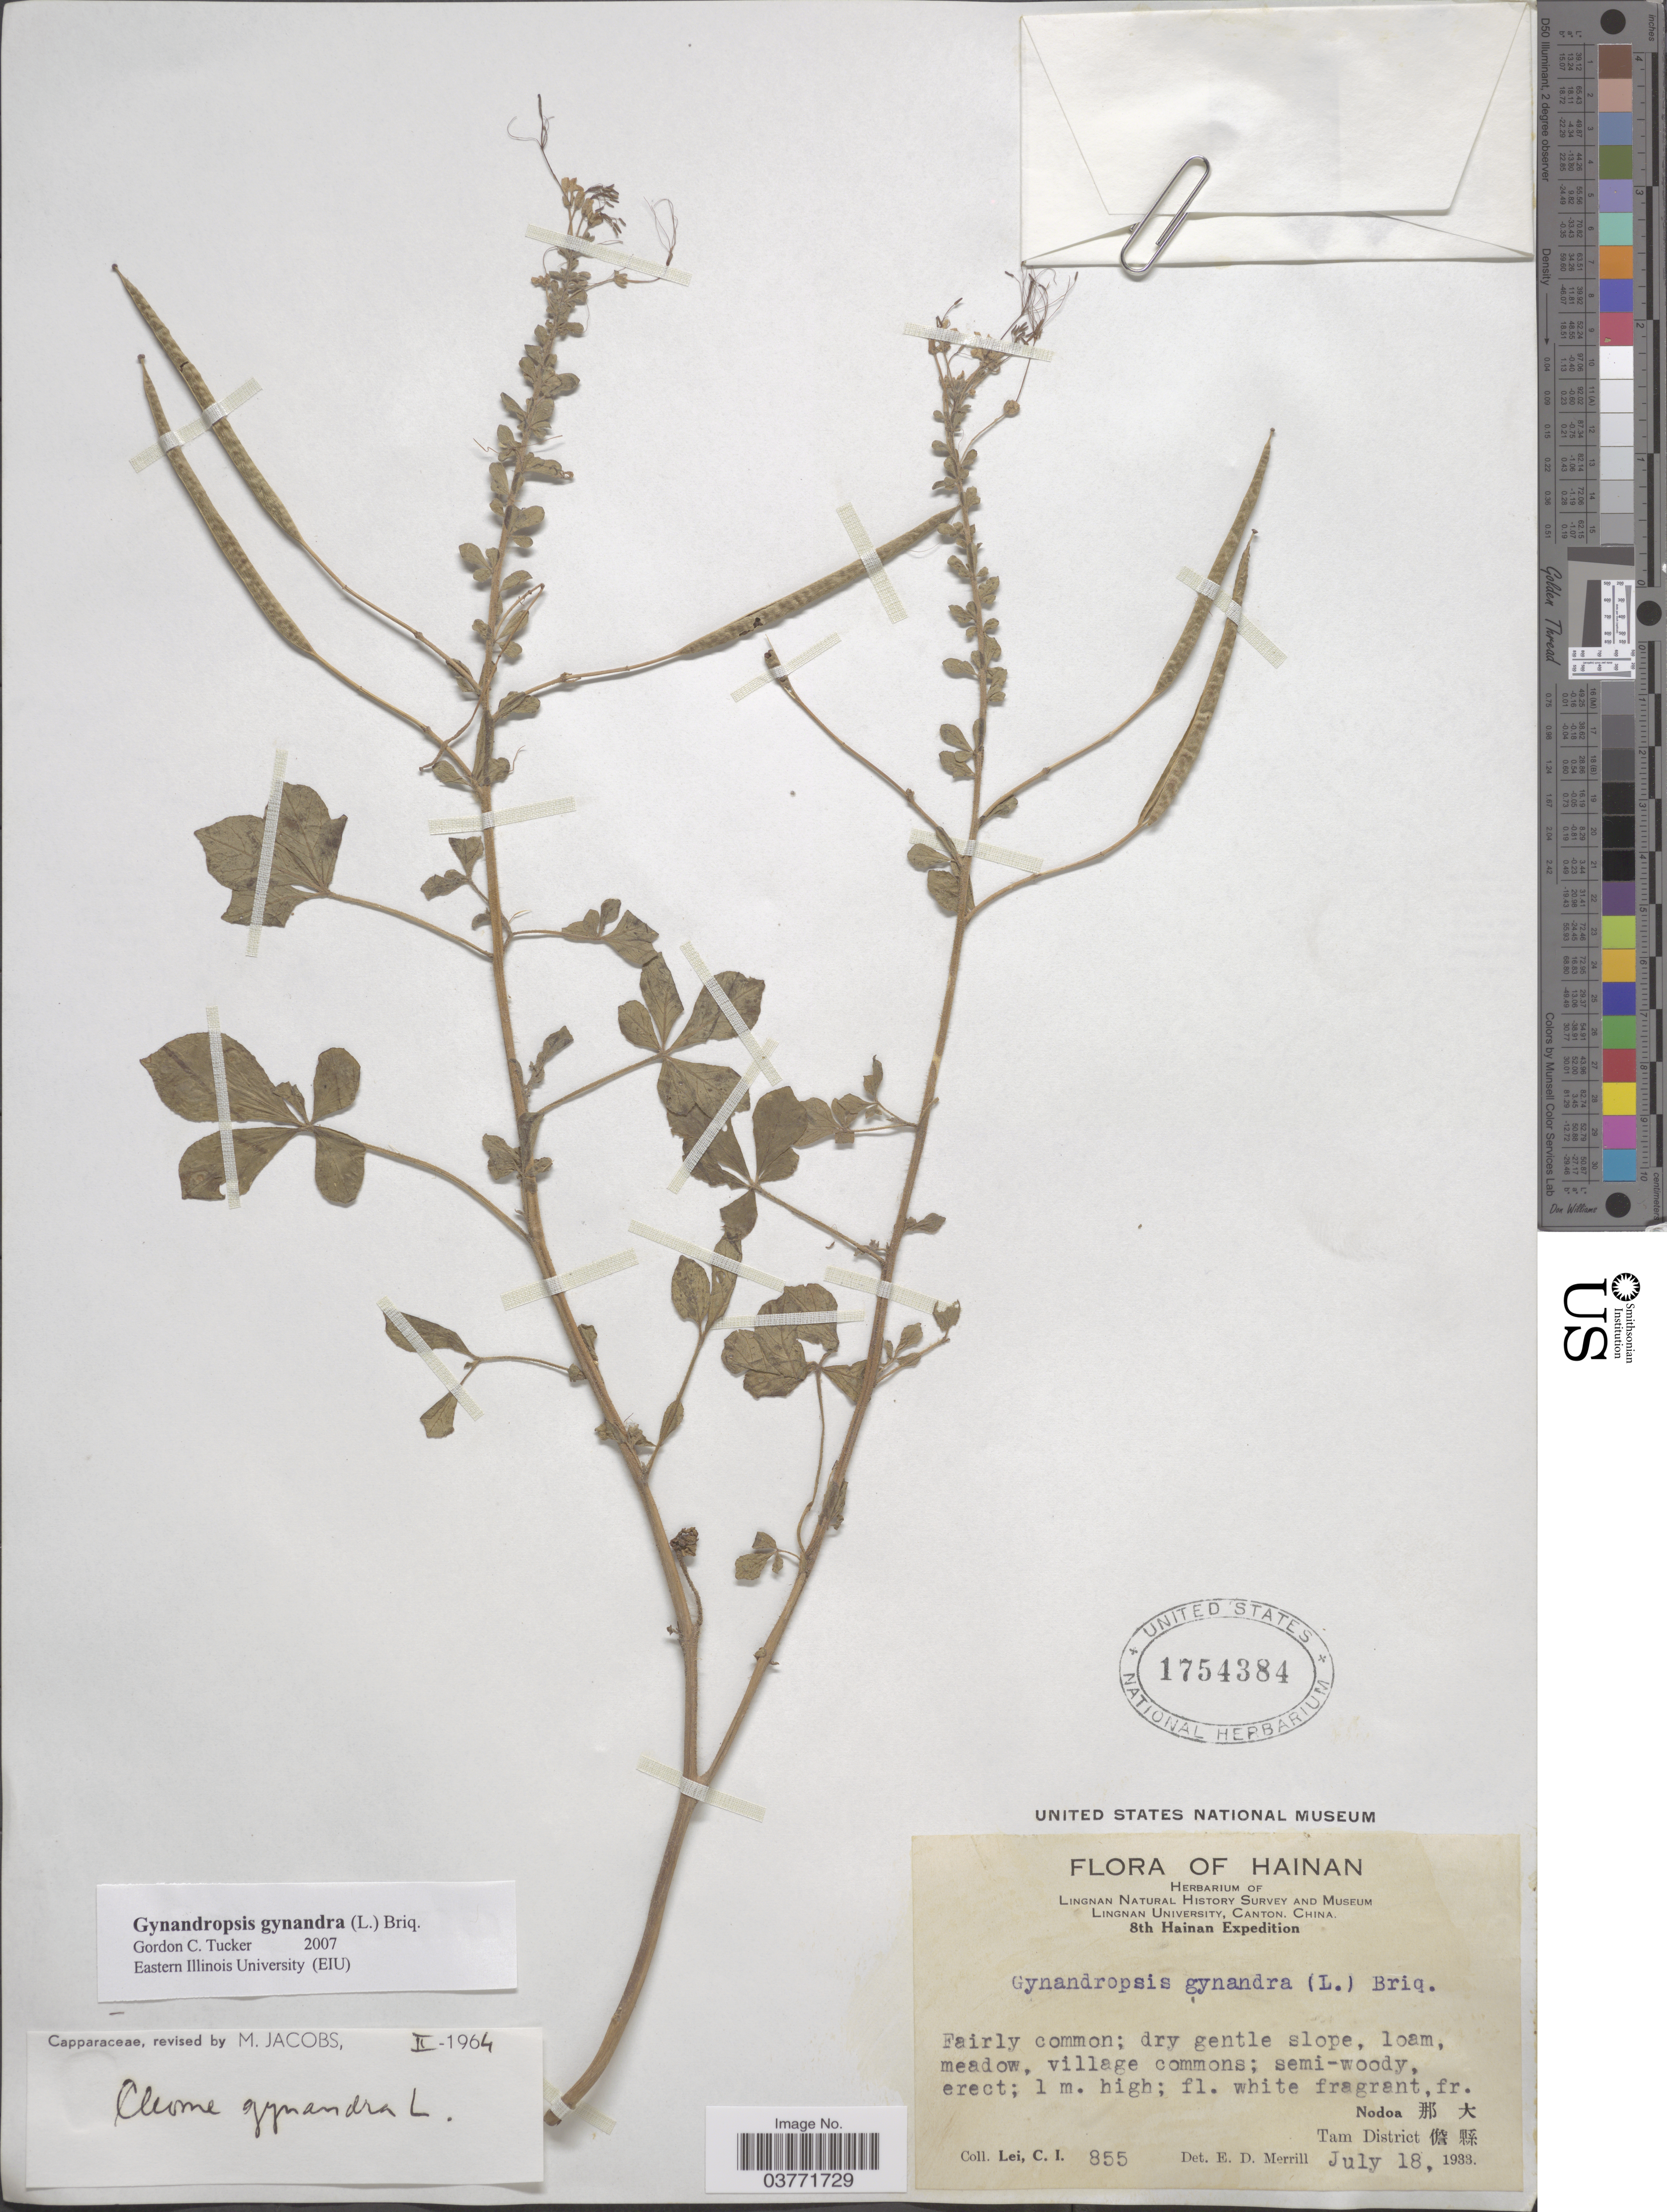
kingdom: Plantae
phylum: Tracheophyta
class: Magnoliopsida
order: Brassicales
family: Cleomaceae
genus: Gynandropsis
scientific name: Gynandropsis gynandra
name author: (L.) Briq.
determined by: Tucker, G. C.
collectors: C. I. Lei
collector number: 855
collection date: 1933-07-18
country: China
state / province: Hainan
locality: Nodoa X. Tam District X.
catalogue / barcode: US 1754384